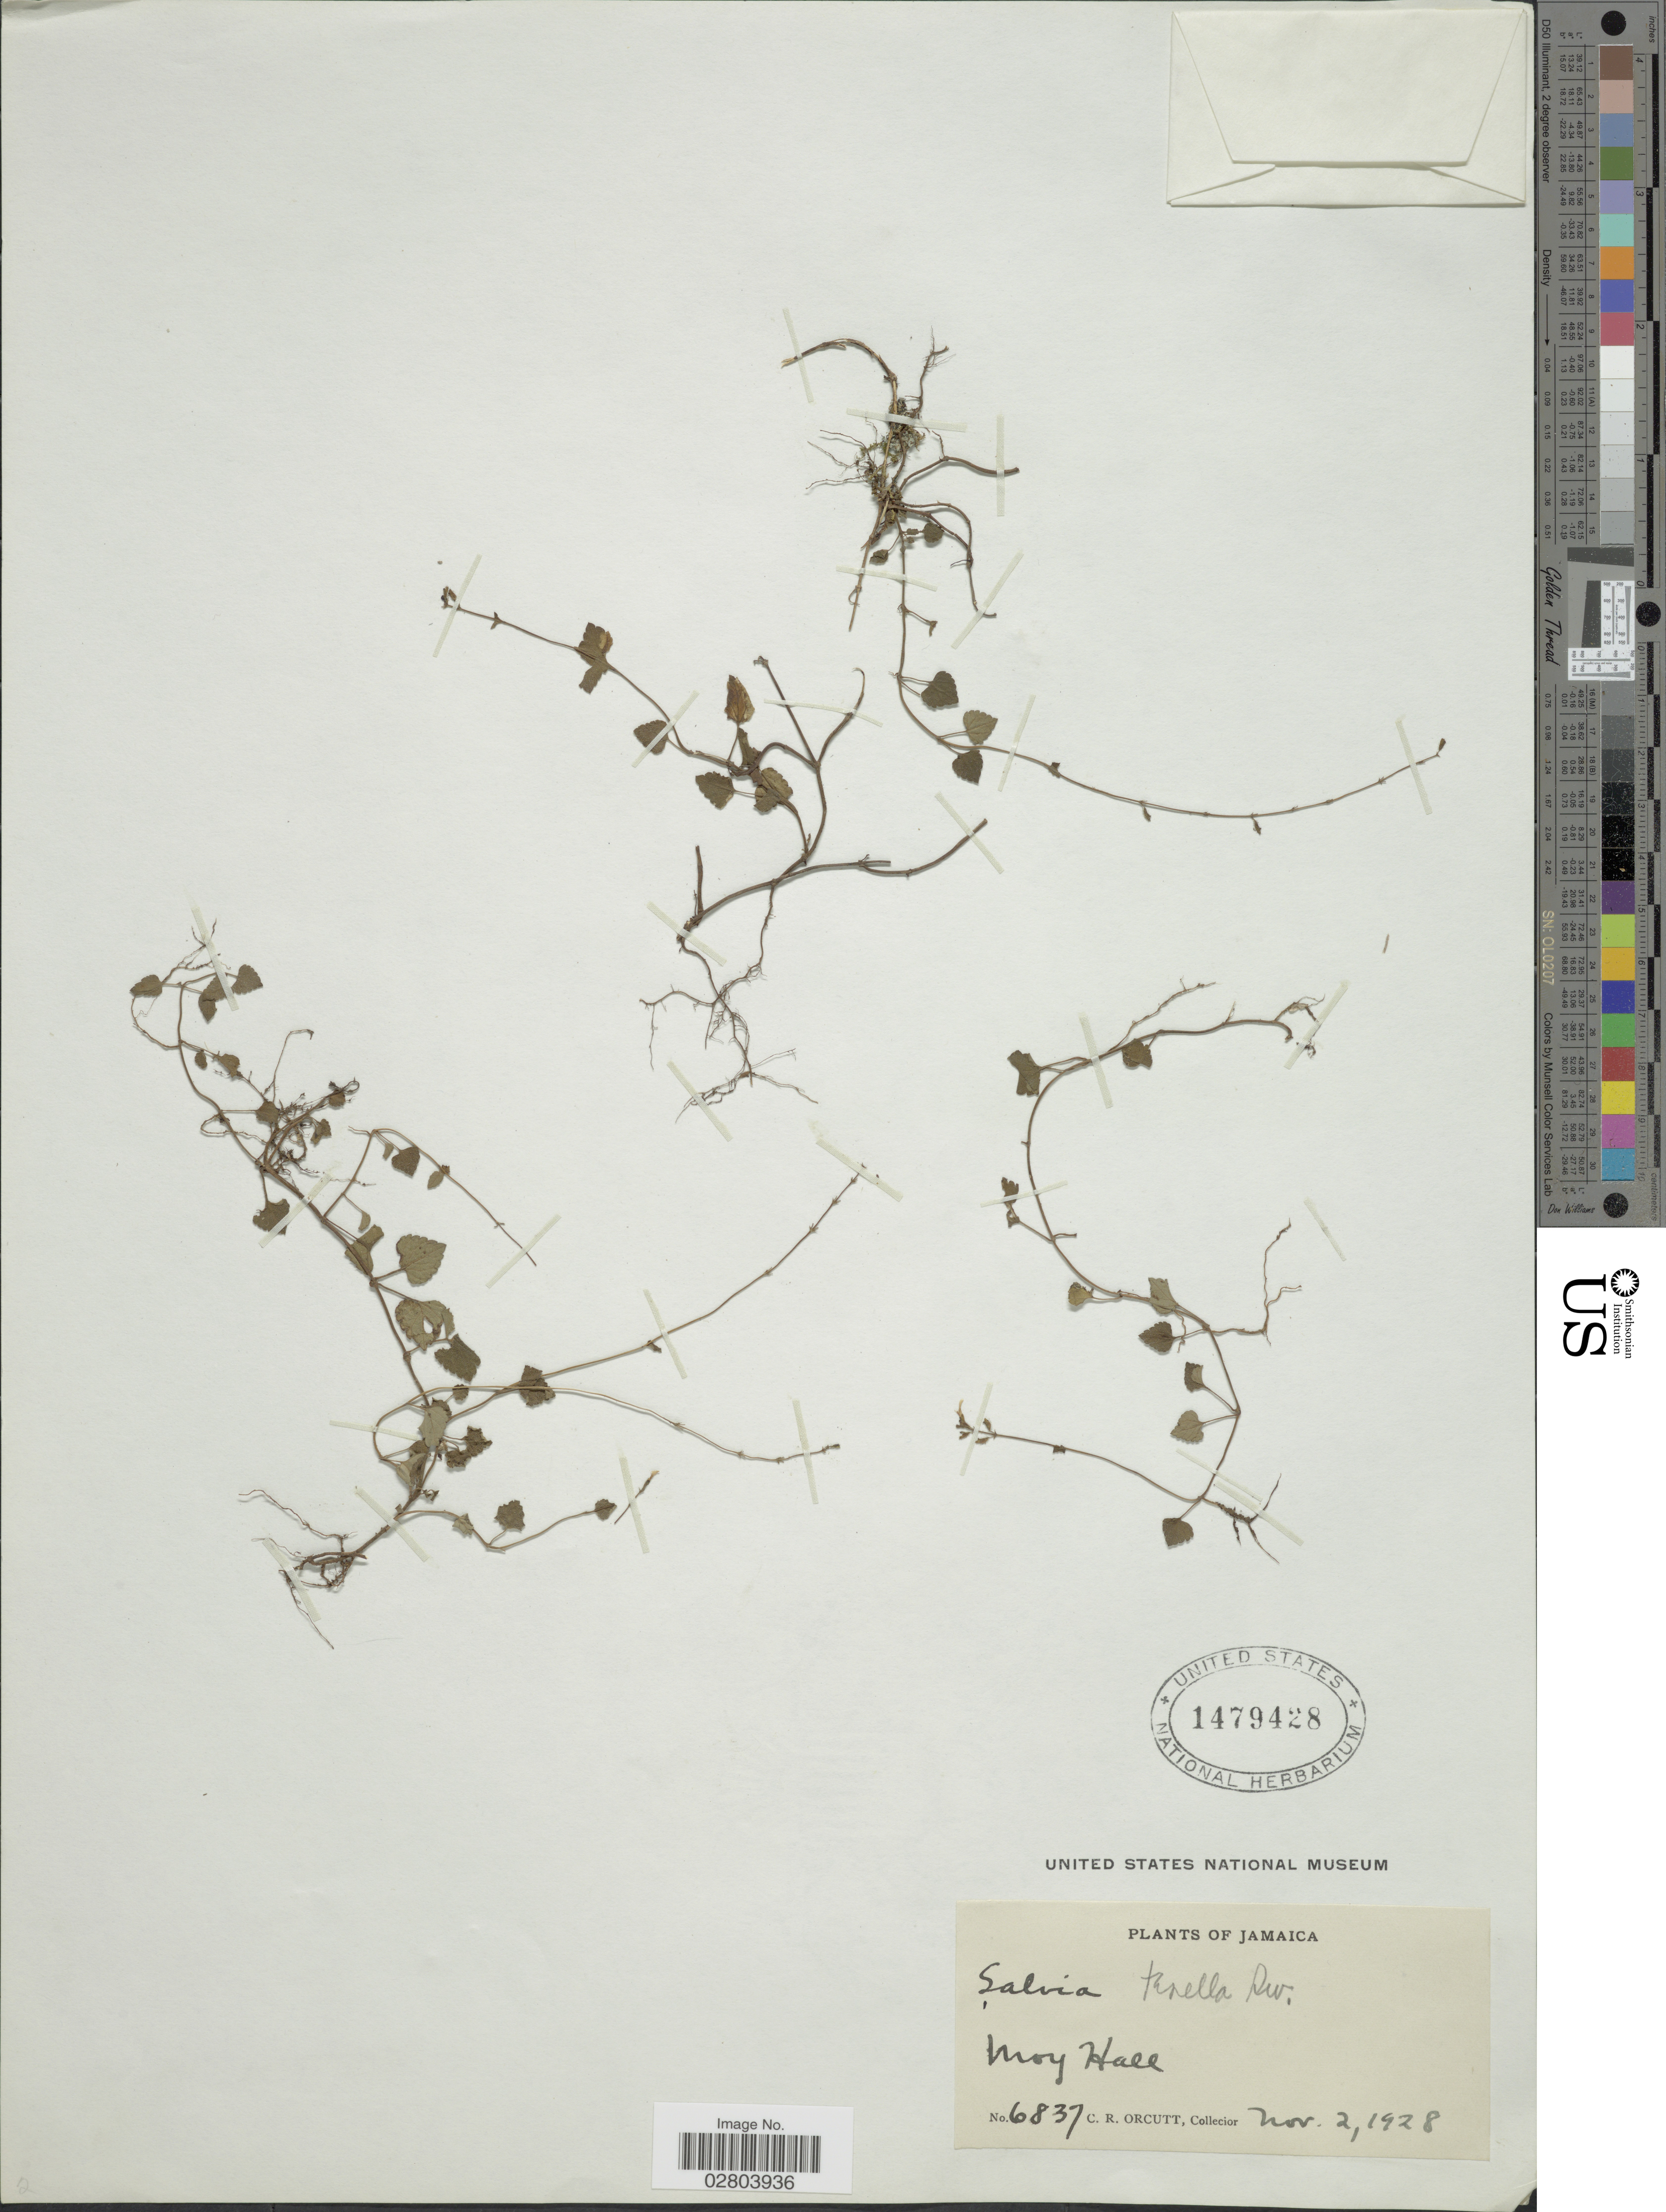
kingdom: Plantae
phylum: Tracheophyta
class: Magnoliopsida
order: Lamiales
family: Lamiaceae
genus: Salvia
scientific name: Salvia tenella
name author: Sw.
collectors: C. R. Orcutt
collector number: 6837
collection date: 1928-11-02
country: Jamaica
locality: Moy Hall.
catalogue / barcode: US 1479428